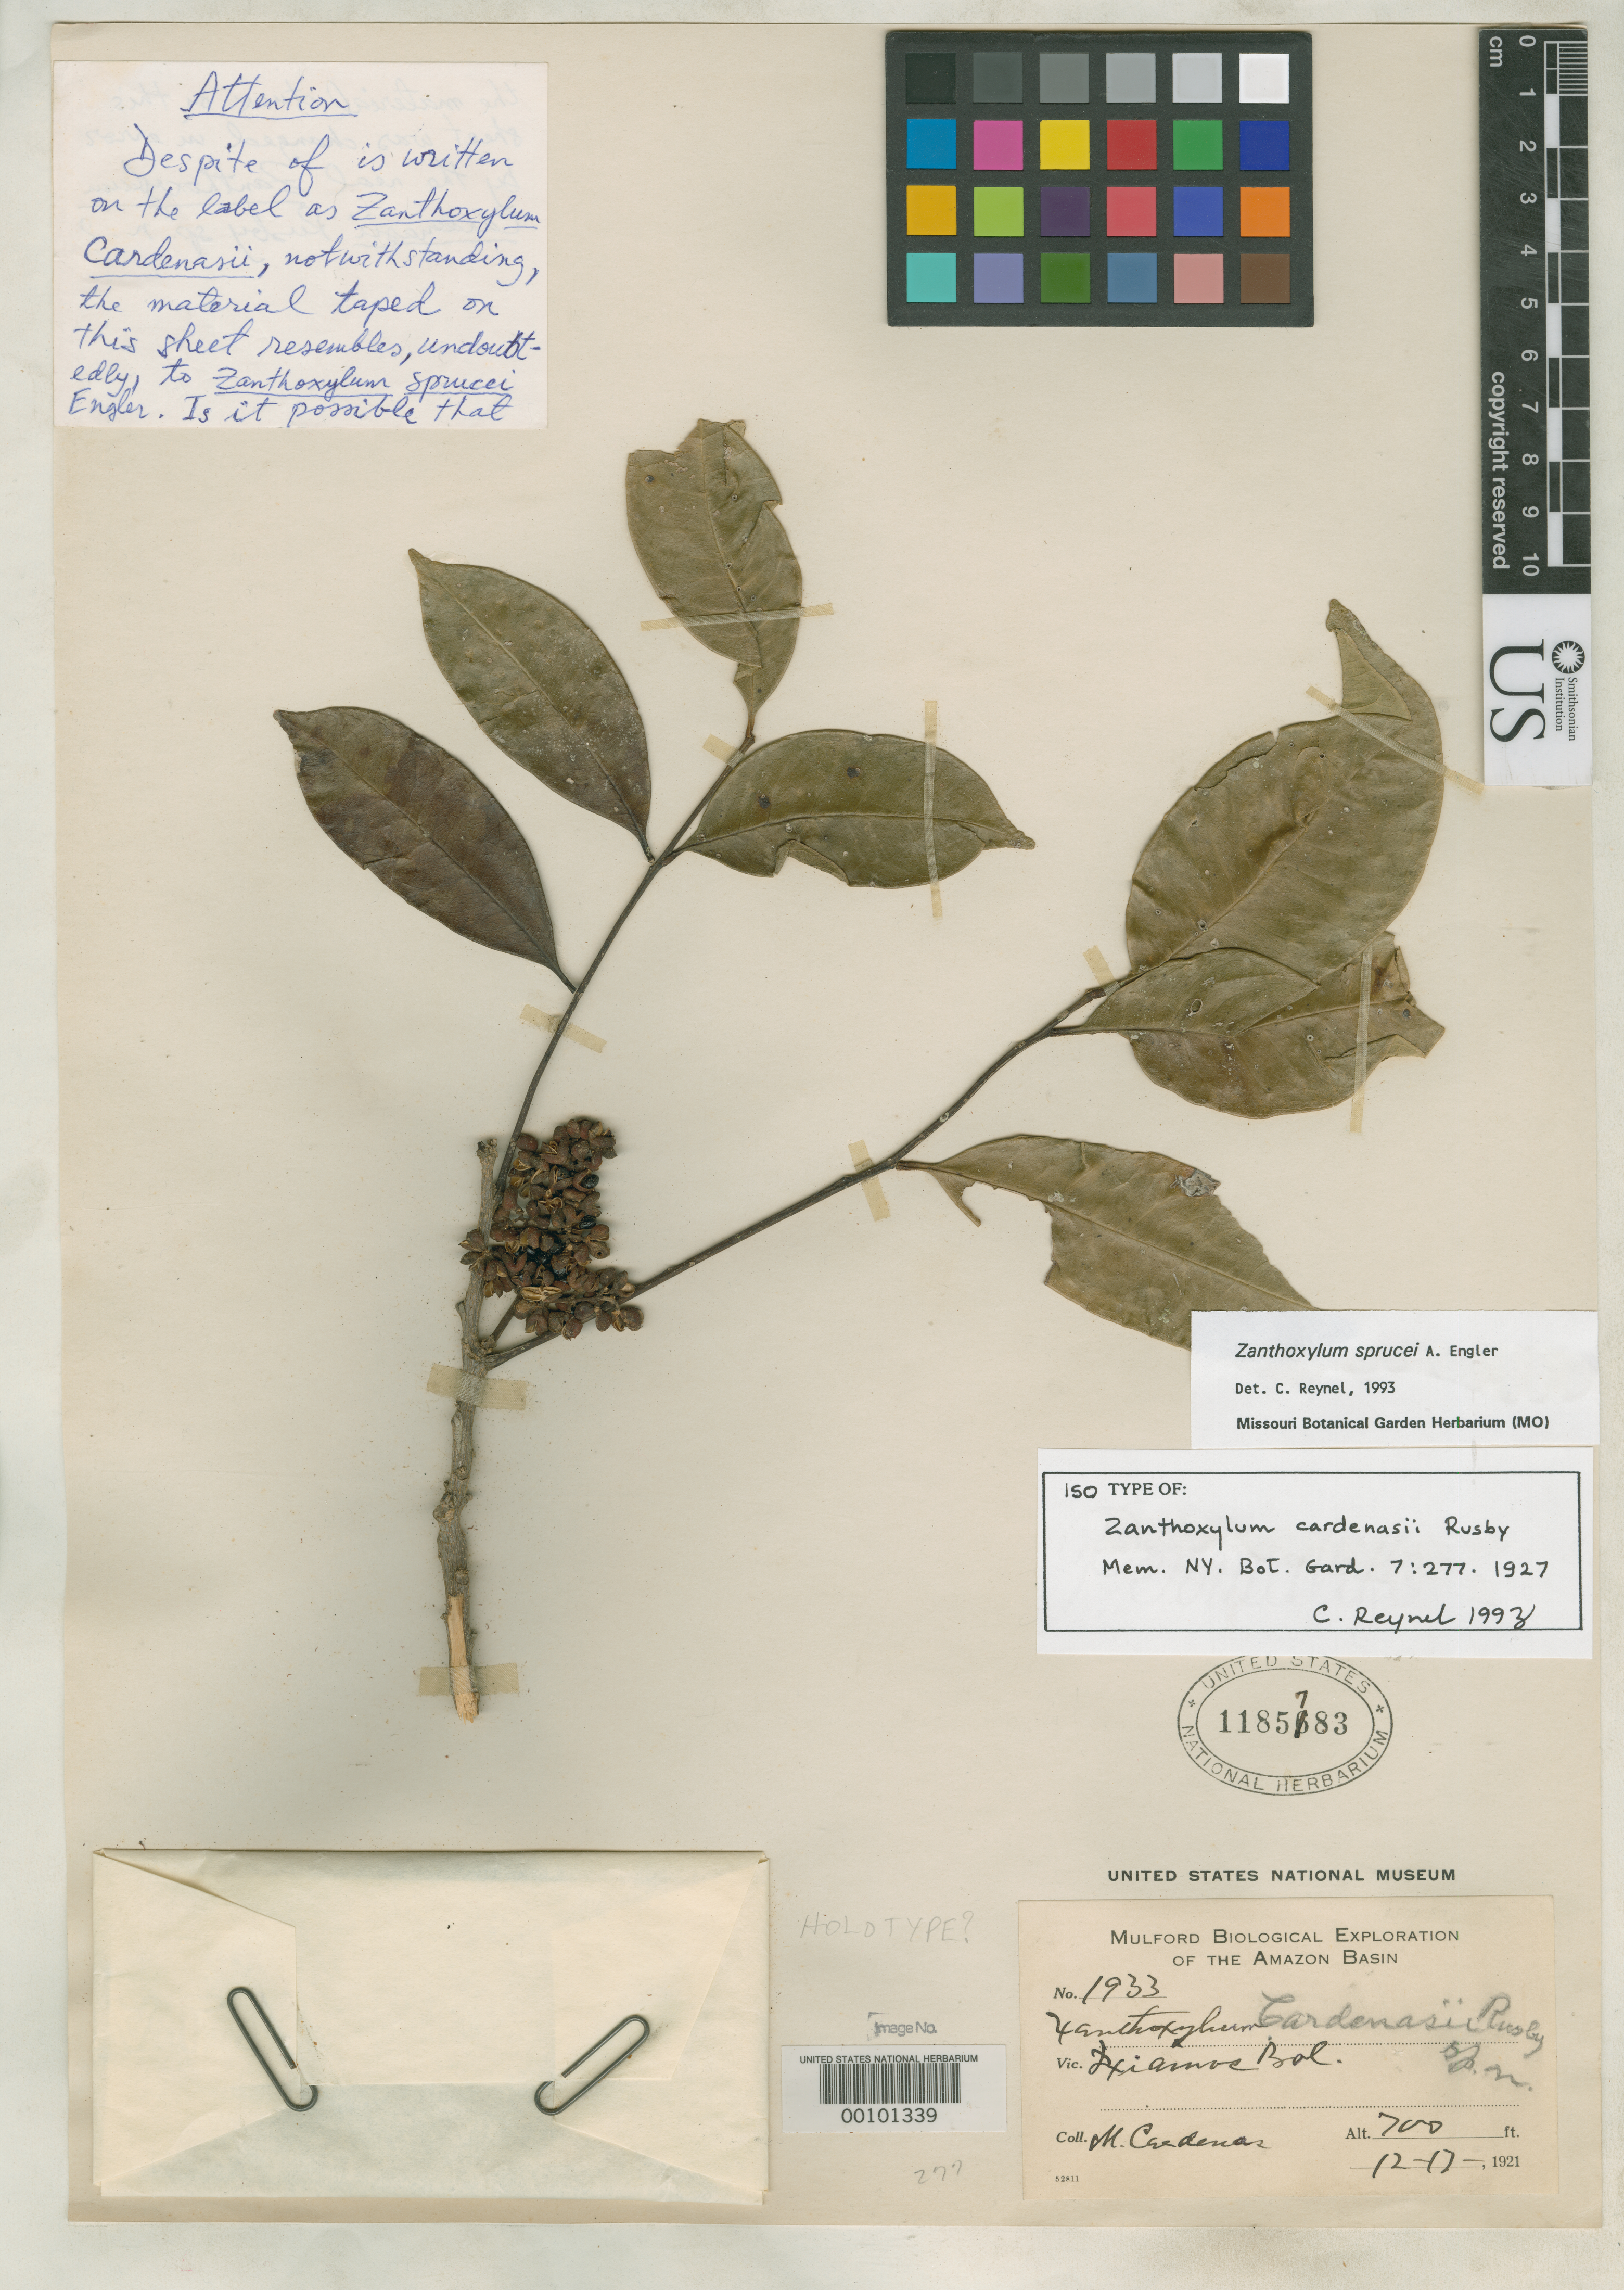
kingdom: Plantae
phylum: Tracheophyta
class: Magnoliopsida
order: Sapindales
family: Rutaceae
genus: Zanthoxylum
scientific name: Zanthoxylum cardenasii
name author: Rusby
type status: Isotype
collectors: M. Cárdenas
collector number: Mulford Biol. Exped. 1933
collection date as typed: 12-17-1921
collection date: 1921-12-17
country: Bolivia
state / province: La Paz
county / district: Iturralde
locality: Ixiamas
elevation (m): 213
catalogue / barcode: US 1185783